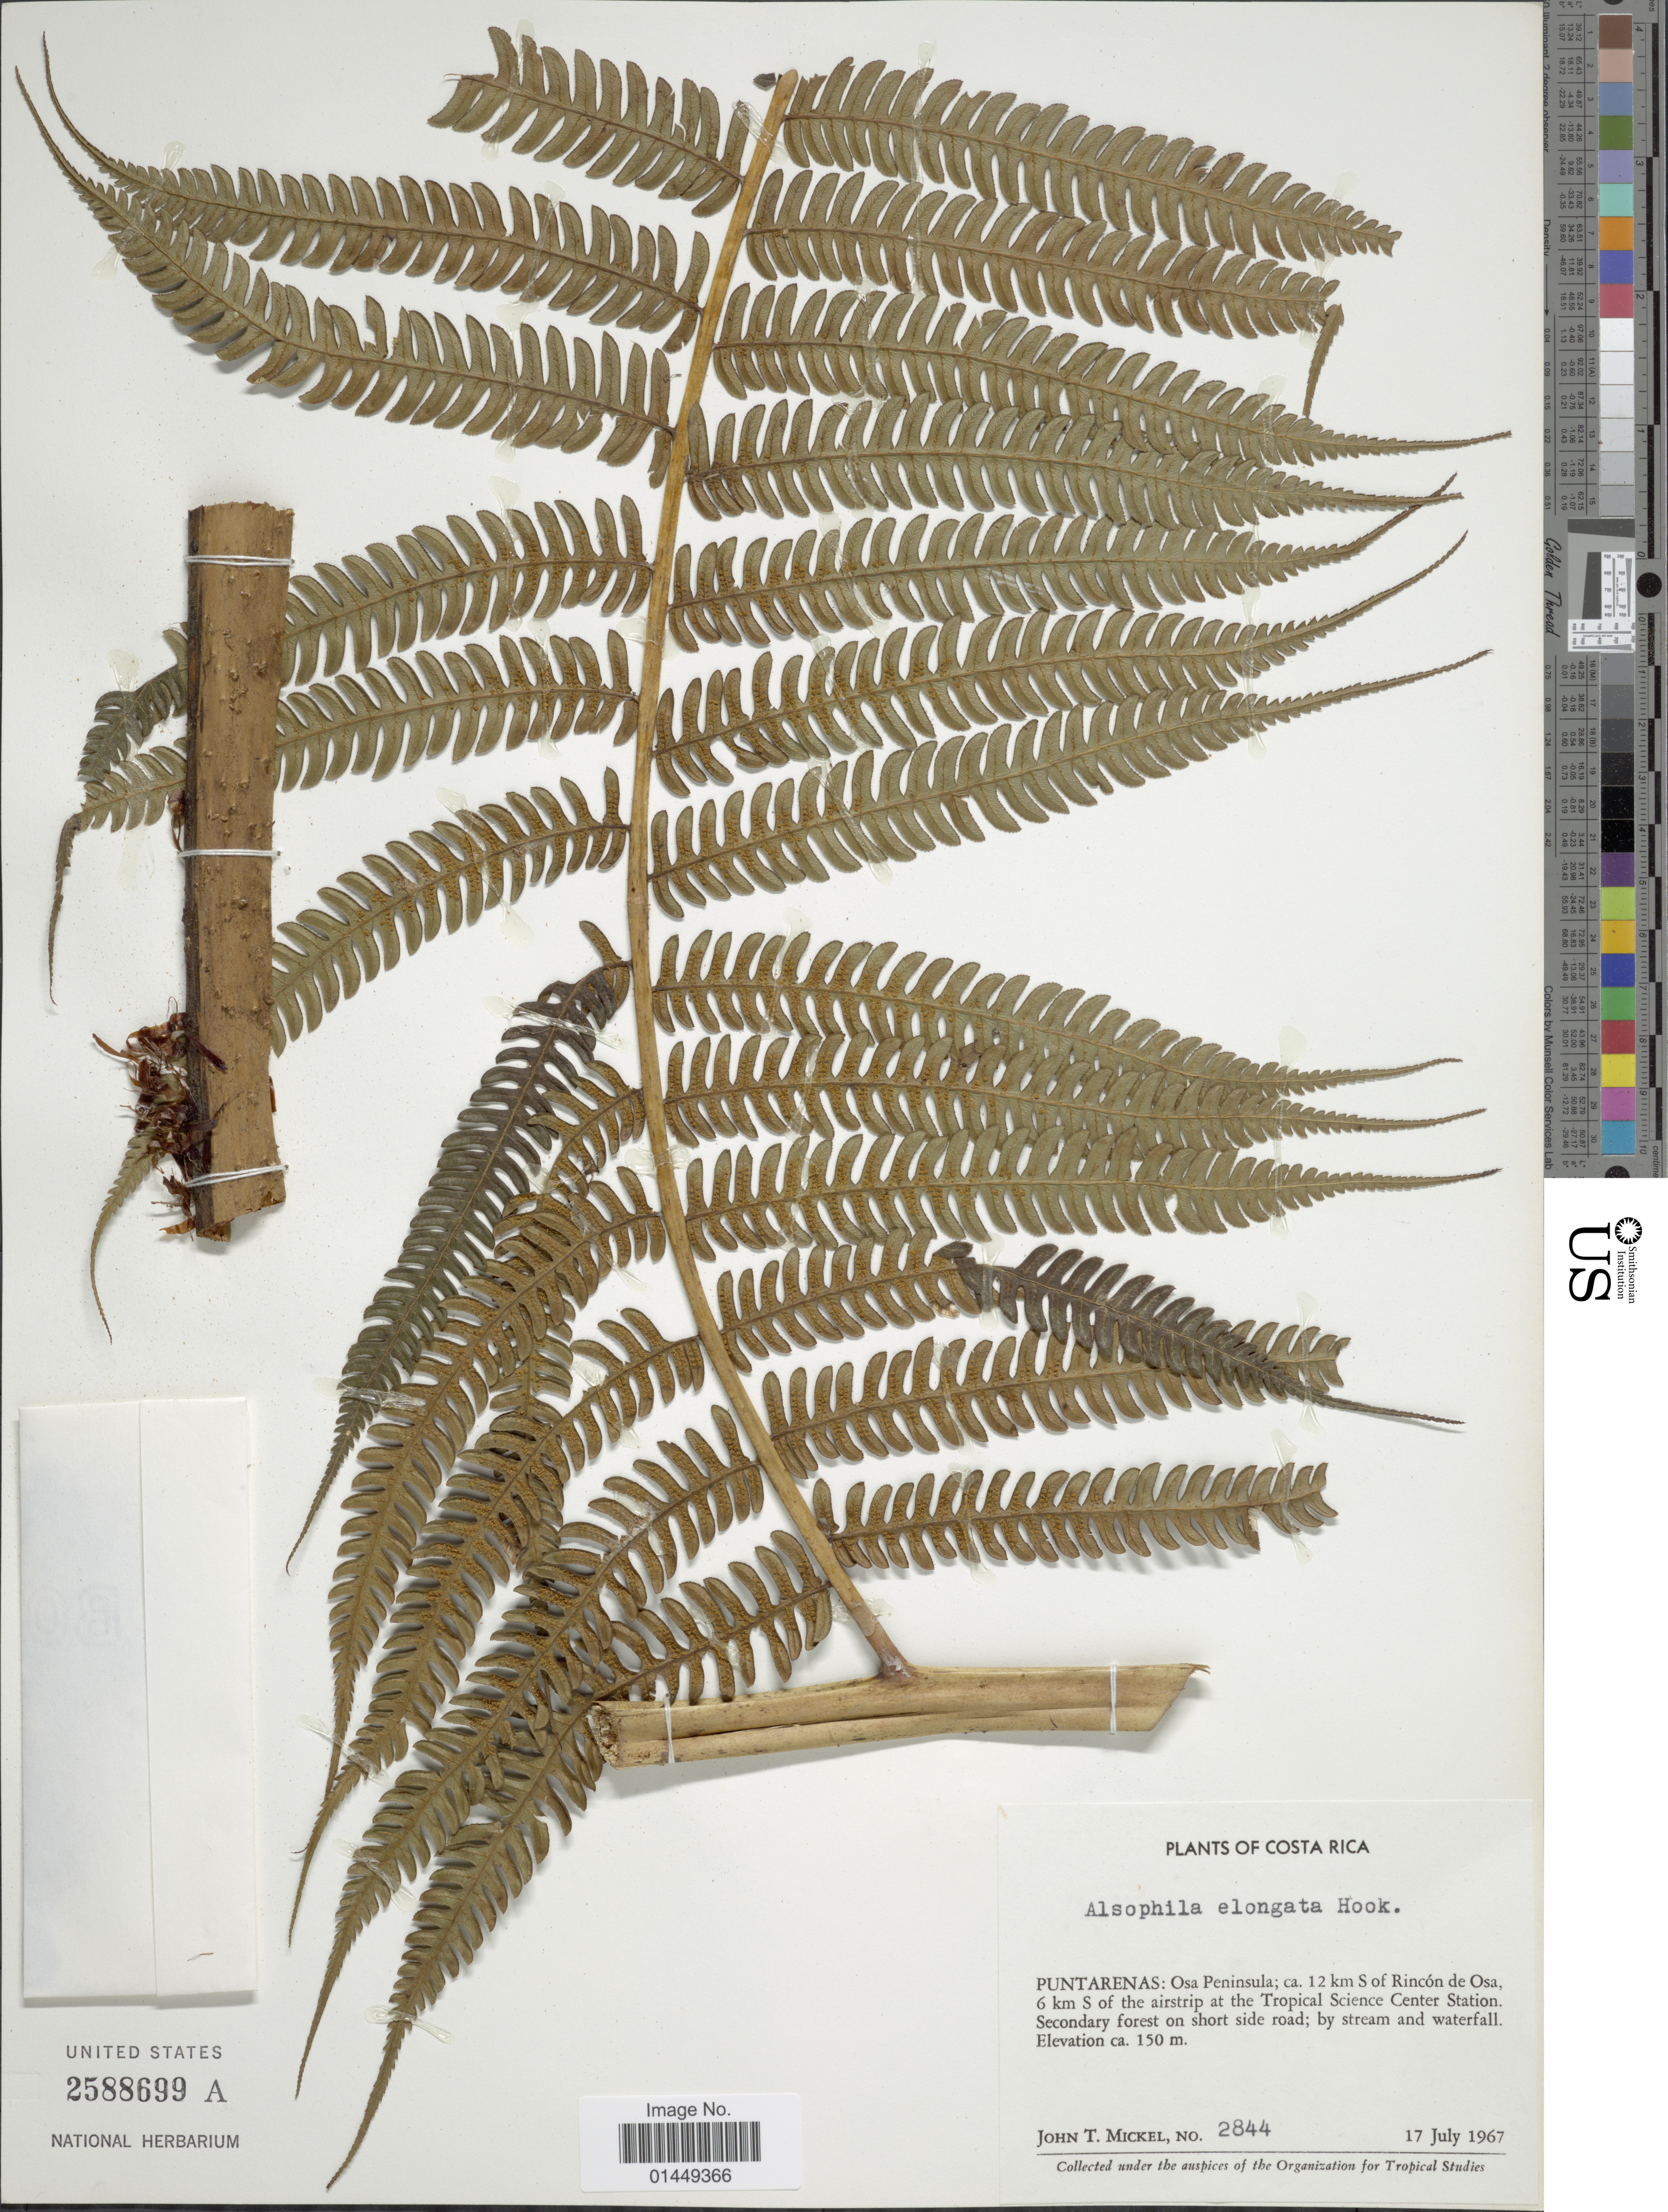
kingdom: Plantae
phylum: Tracheophyta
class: Polypodiopsida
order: Cyatheales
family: Cyatheaceae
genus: Cyathea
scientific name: Cyathea poeppigii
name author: (Hook.) Domin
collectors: J. T. Mickel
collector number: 2844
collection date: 1967-07-17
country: Costa Rica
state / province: Puntarenas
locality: Puntarenas: Osa Peninsula; ca. 12 km S of Rincón de Osa, 6 km S of the airstrip at the Tropical Science Center Station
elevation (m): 150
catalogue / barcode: US 2588699A